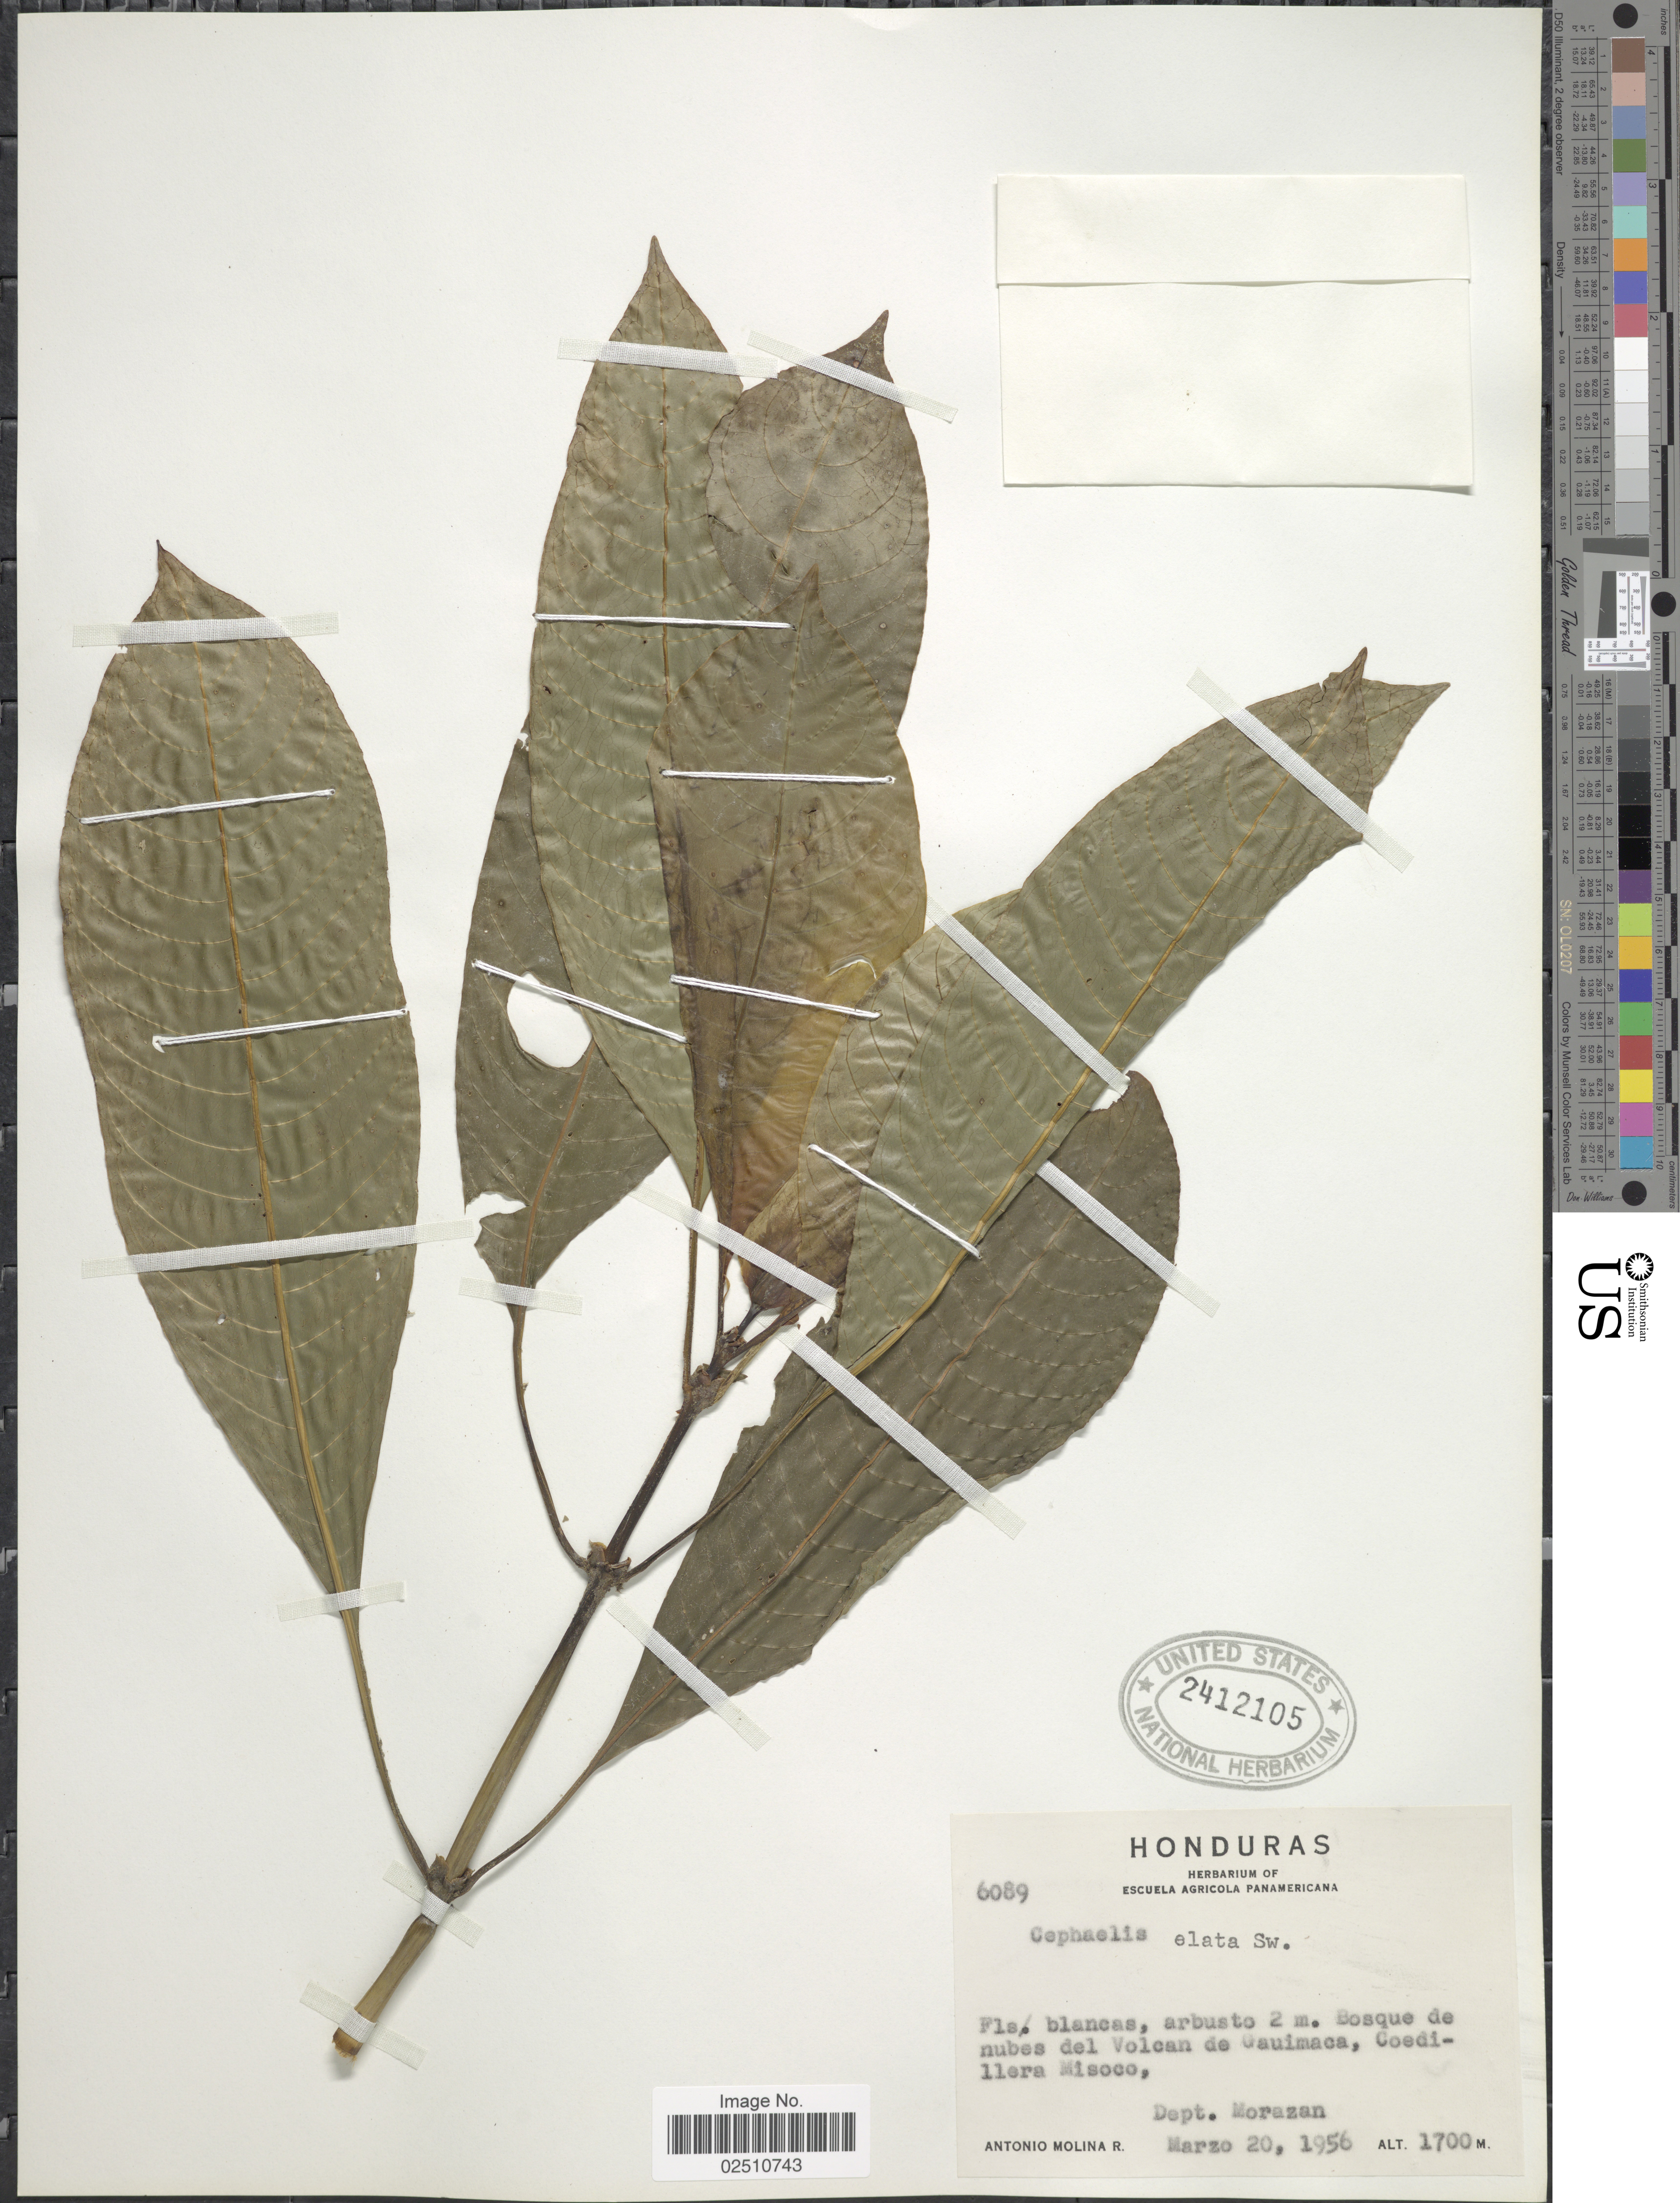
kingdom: Plantae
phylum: Tracheophyta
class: Magnoliopsida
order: Gentianales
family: Rubiaceae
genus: Psychotria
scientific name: Psychotria elata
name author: (Sw.) Hammel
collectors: A. Molina R.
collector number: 6089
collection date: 1956-03-20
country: Honduras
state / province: Fco. Morazán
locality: Volcan de Gauimaca, Coedillera Misoco, Dept. Morazan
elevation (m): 1700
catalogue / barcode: US 2412105